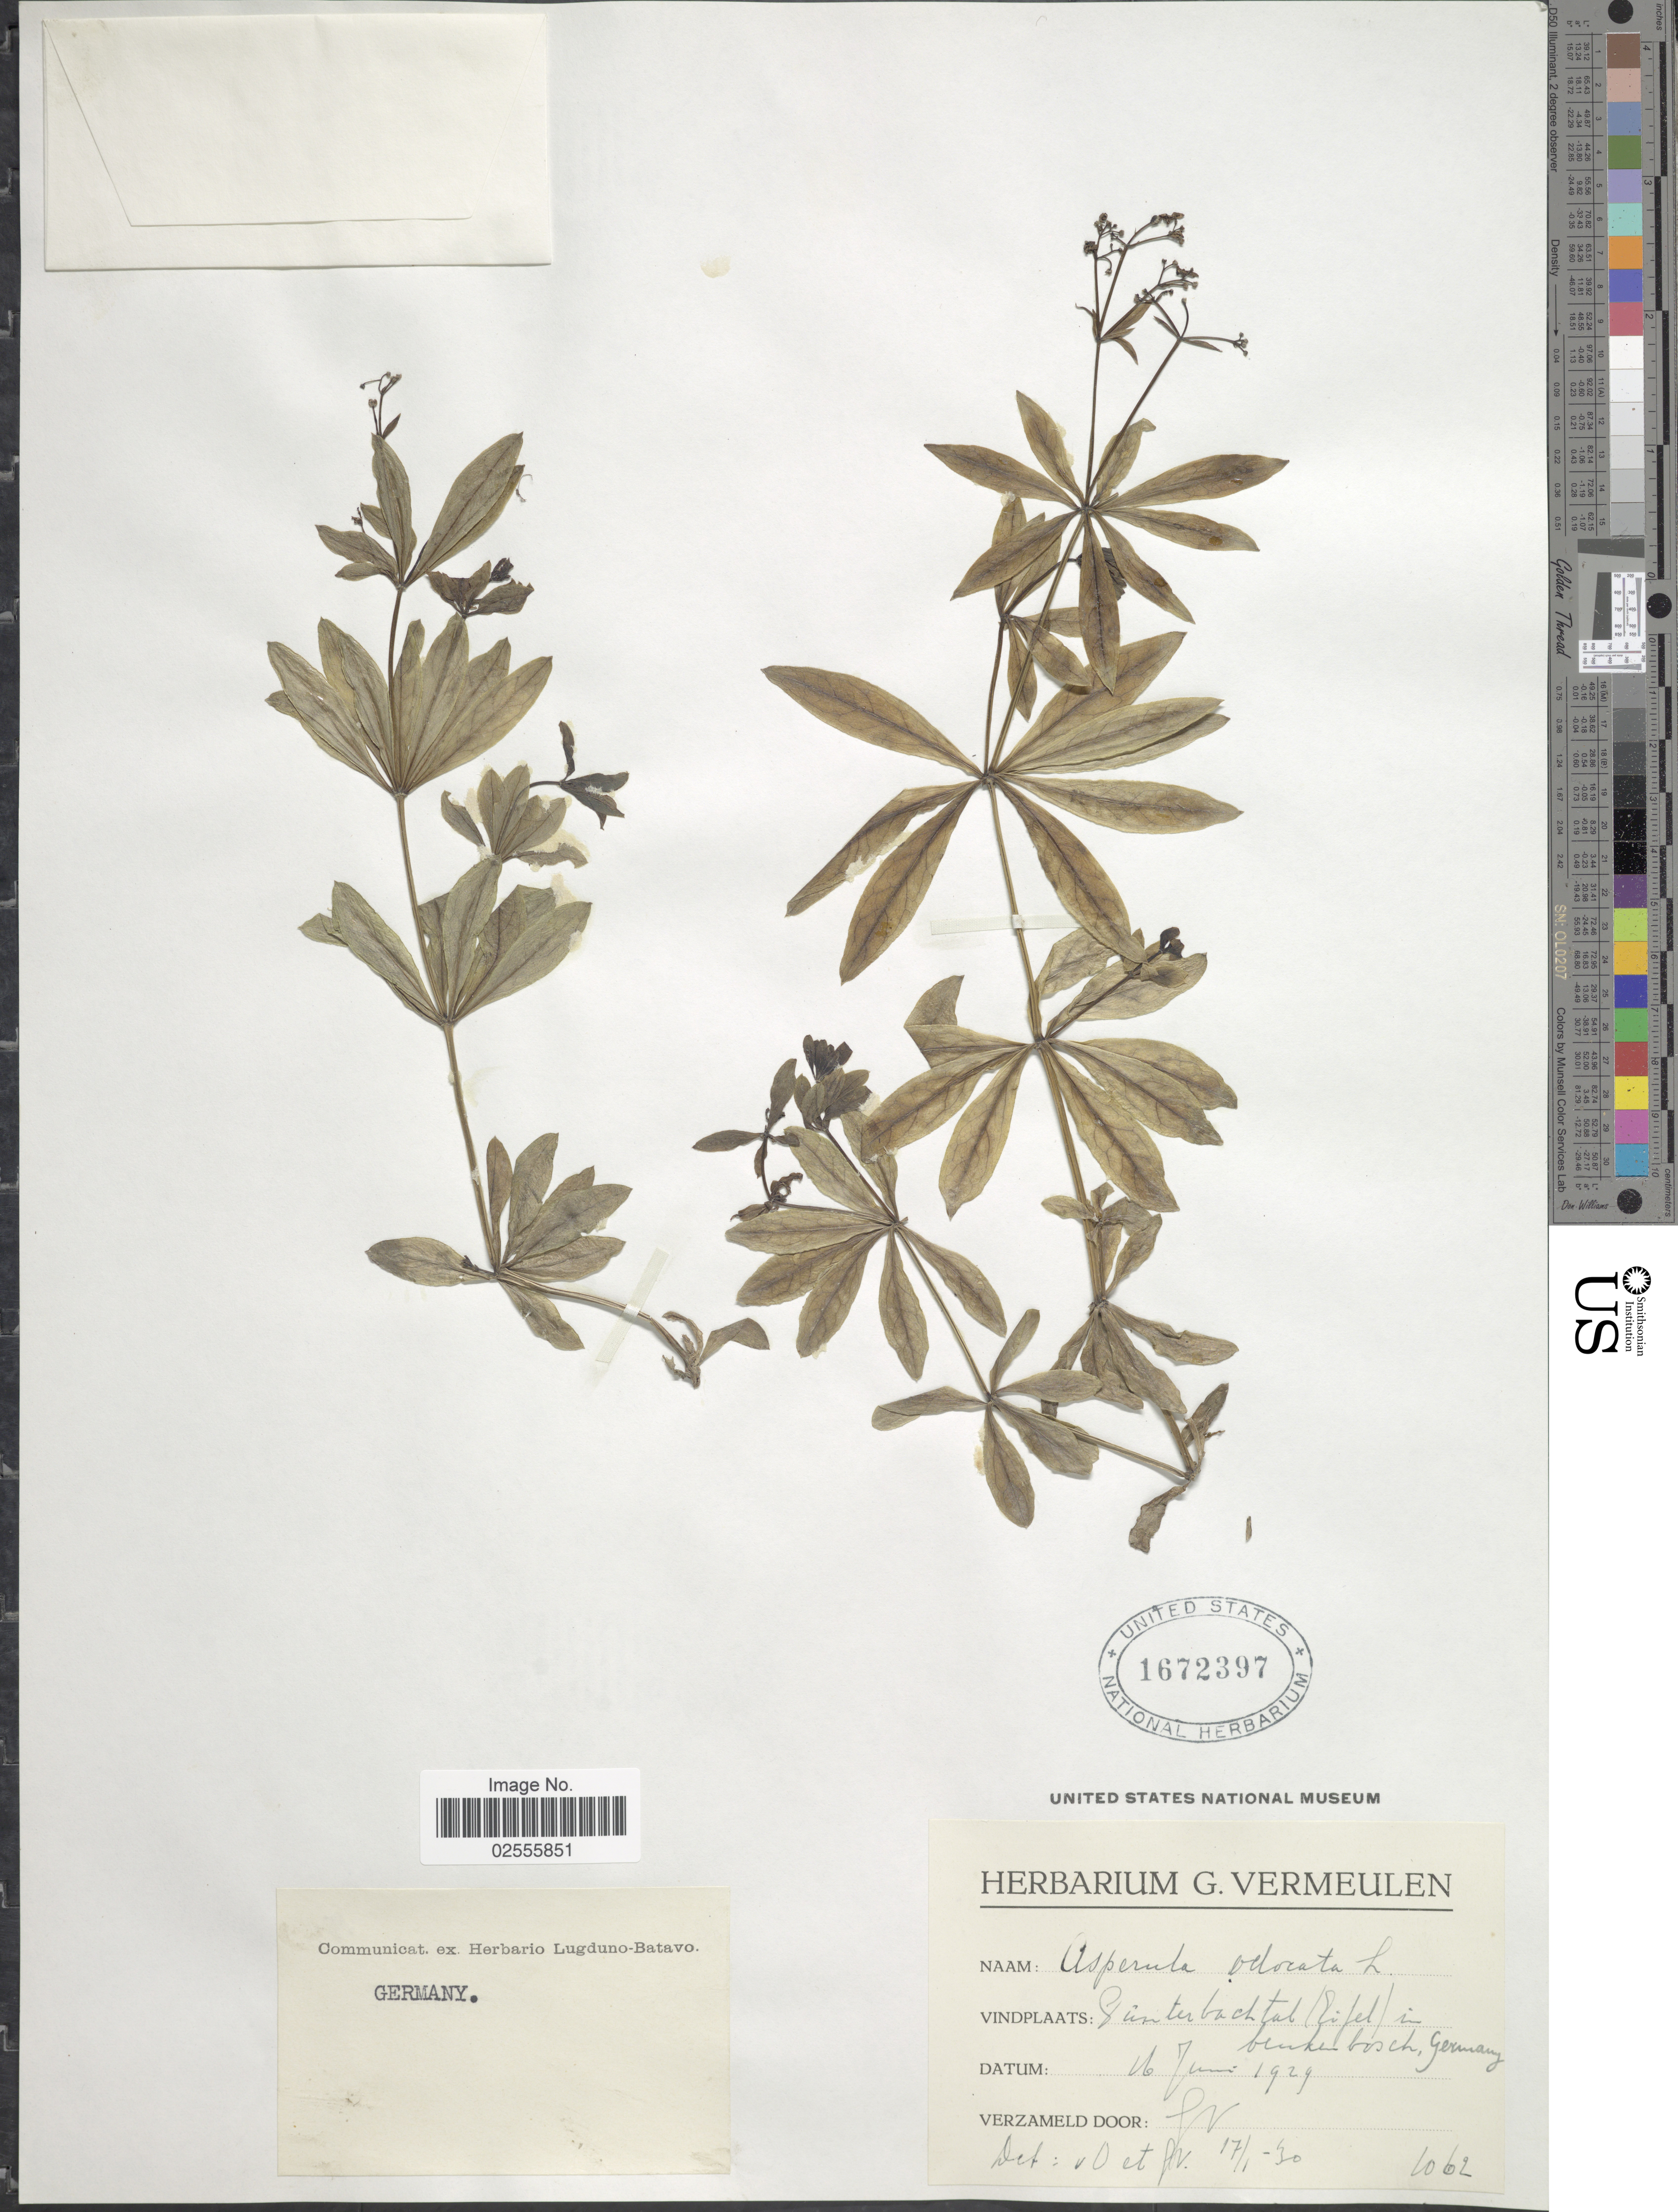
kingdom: Plantae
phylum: Tracheophyta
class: Magnoliopsida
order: Gentianales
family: Rubiaceae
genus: Asperula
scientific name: Asperula odorata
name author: L.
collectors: G. Vermeulen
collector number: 1062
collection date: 1929-06-16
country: Germany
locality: Gunterbachtal (Eifel) in benkenbosch.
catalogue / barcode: US 1672397